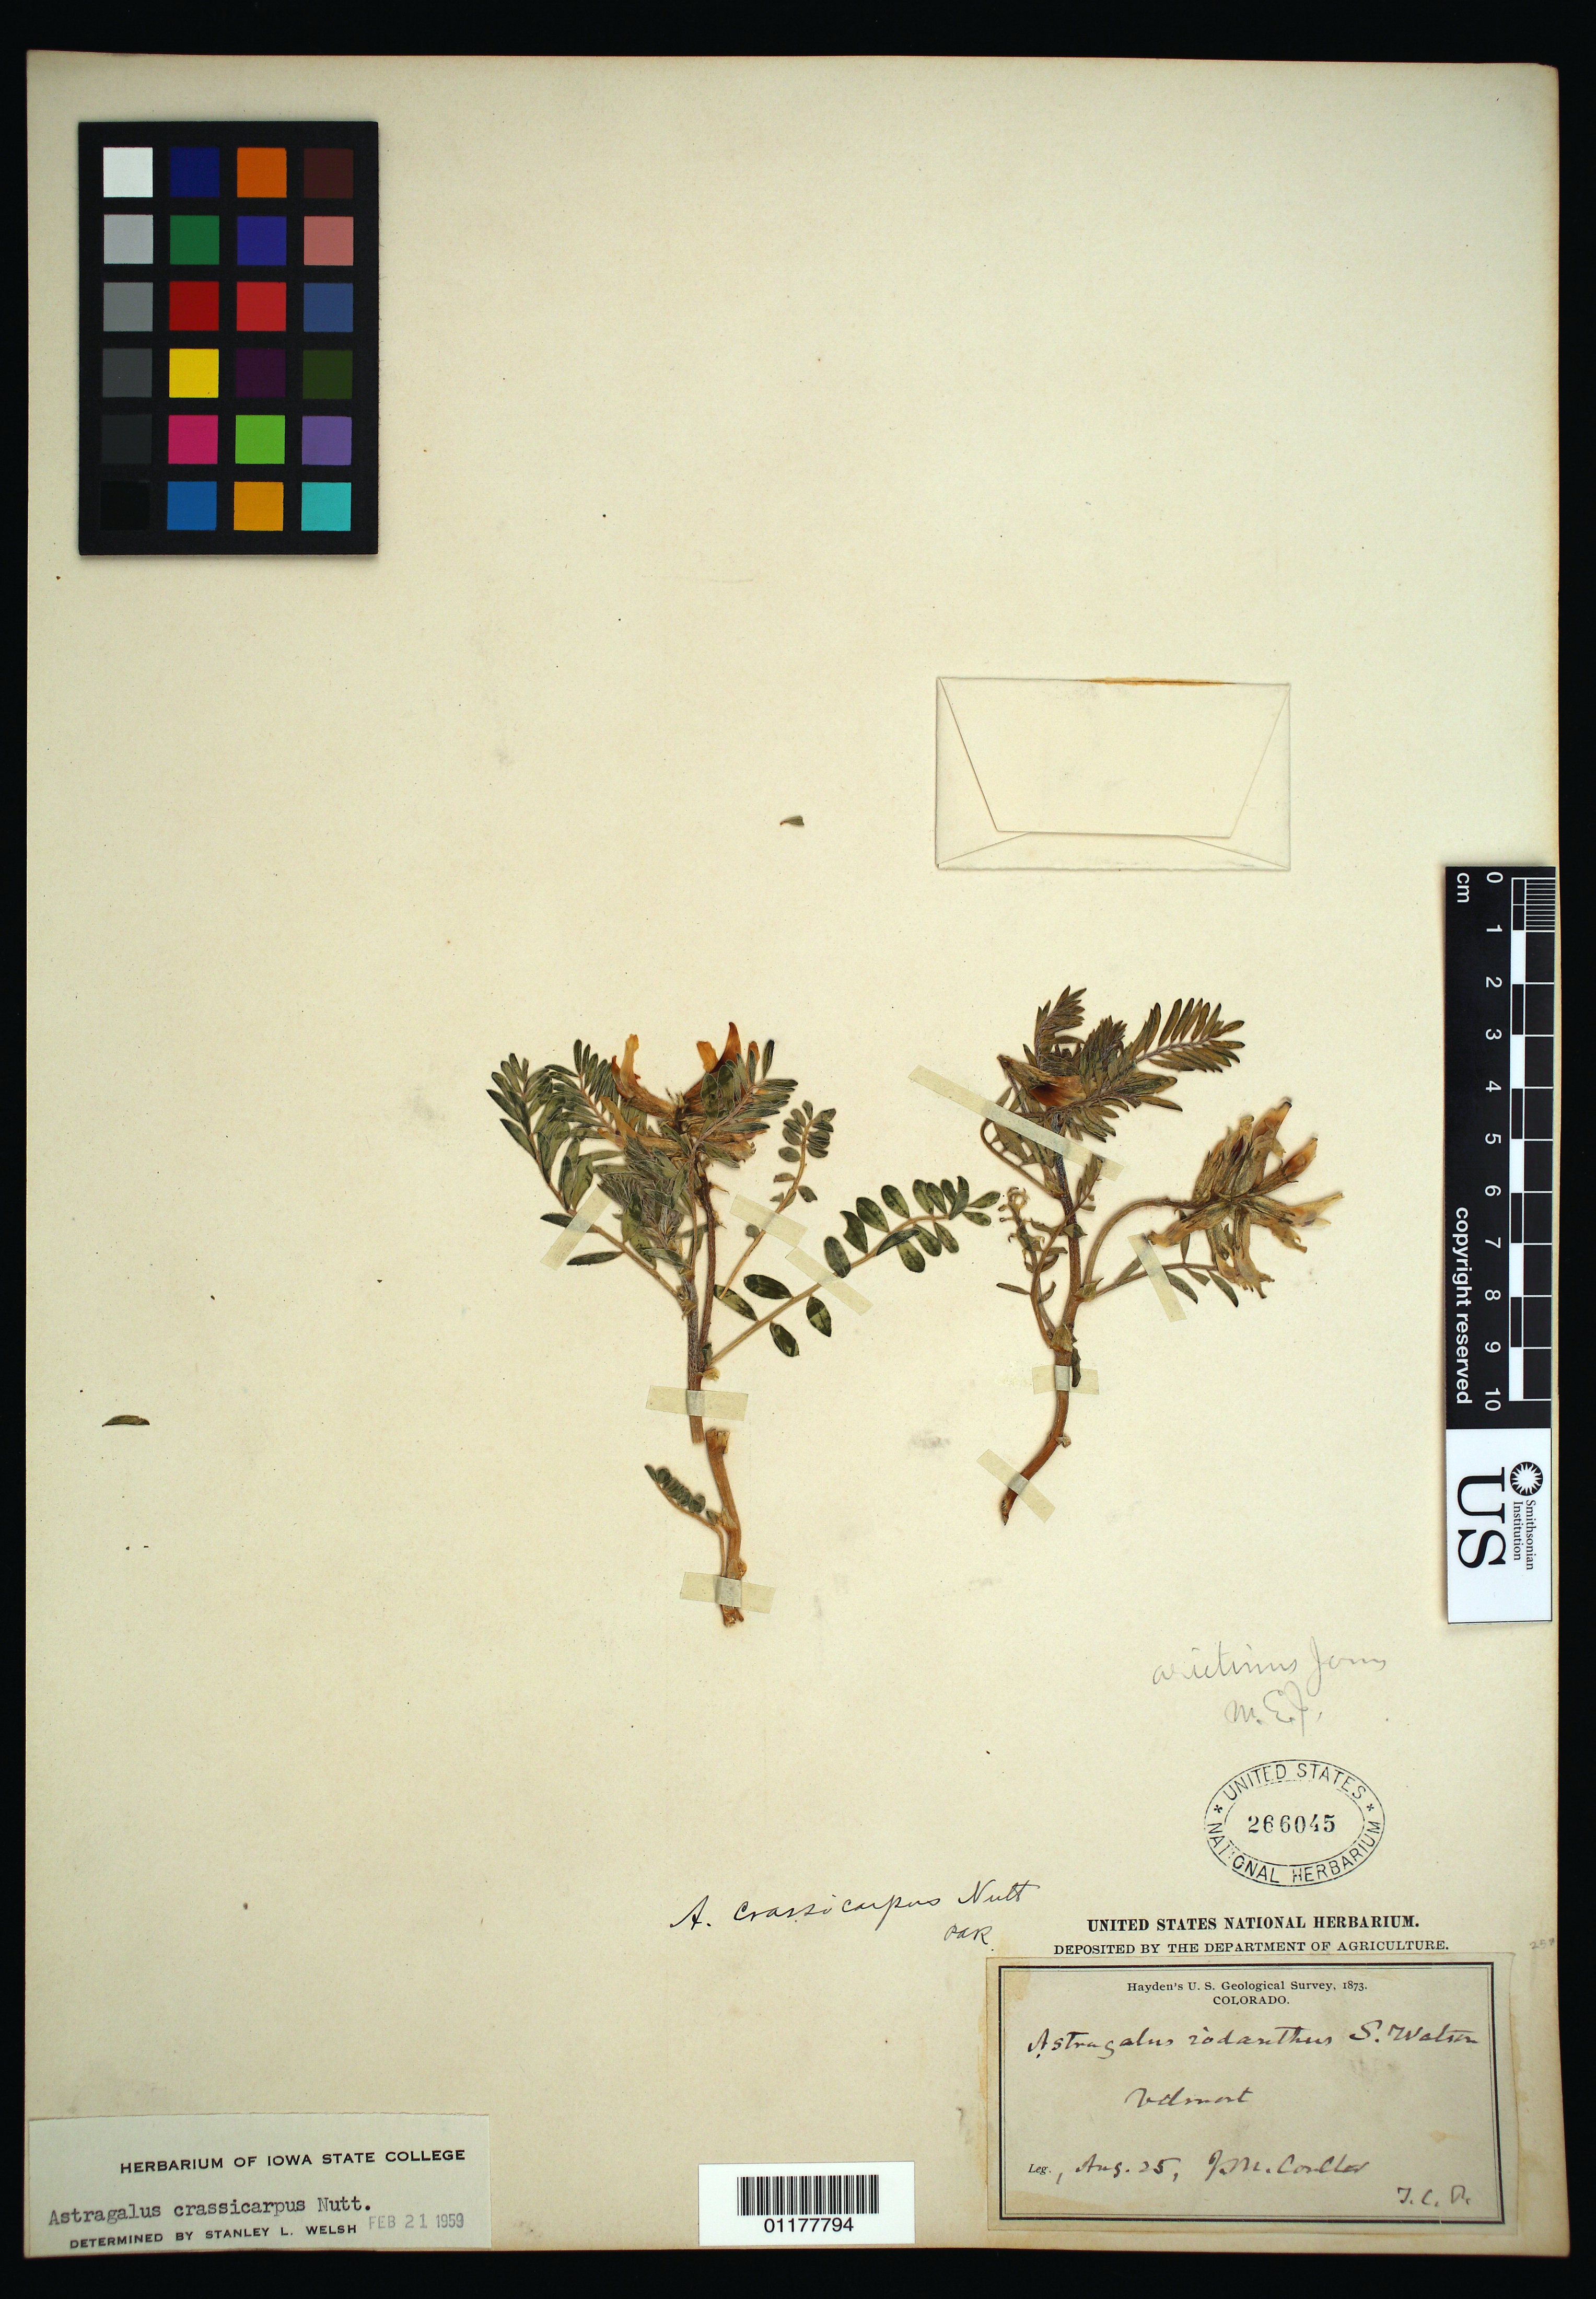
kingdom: Plantae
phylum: Tracheophyta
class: Magnoliopsida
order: Fabales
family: Fabaceae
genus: Astragalus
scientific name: Astragalus crassicarpus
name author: Nutt.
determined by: Welsh, Stanley L., (BRY), Brigham Young University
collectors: J. M. Coulter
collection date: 1873-08-25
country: United States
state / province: Colorado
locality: Velmont.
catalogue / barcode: US 266045